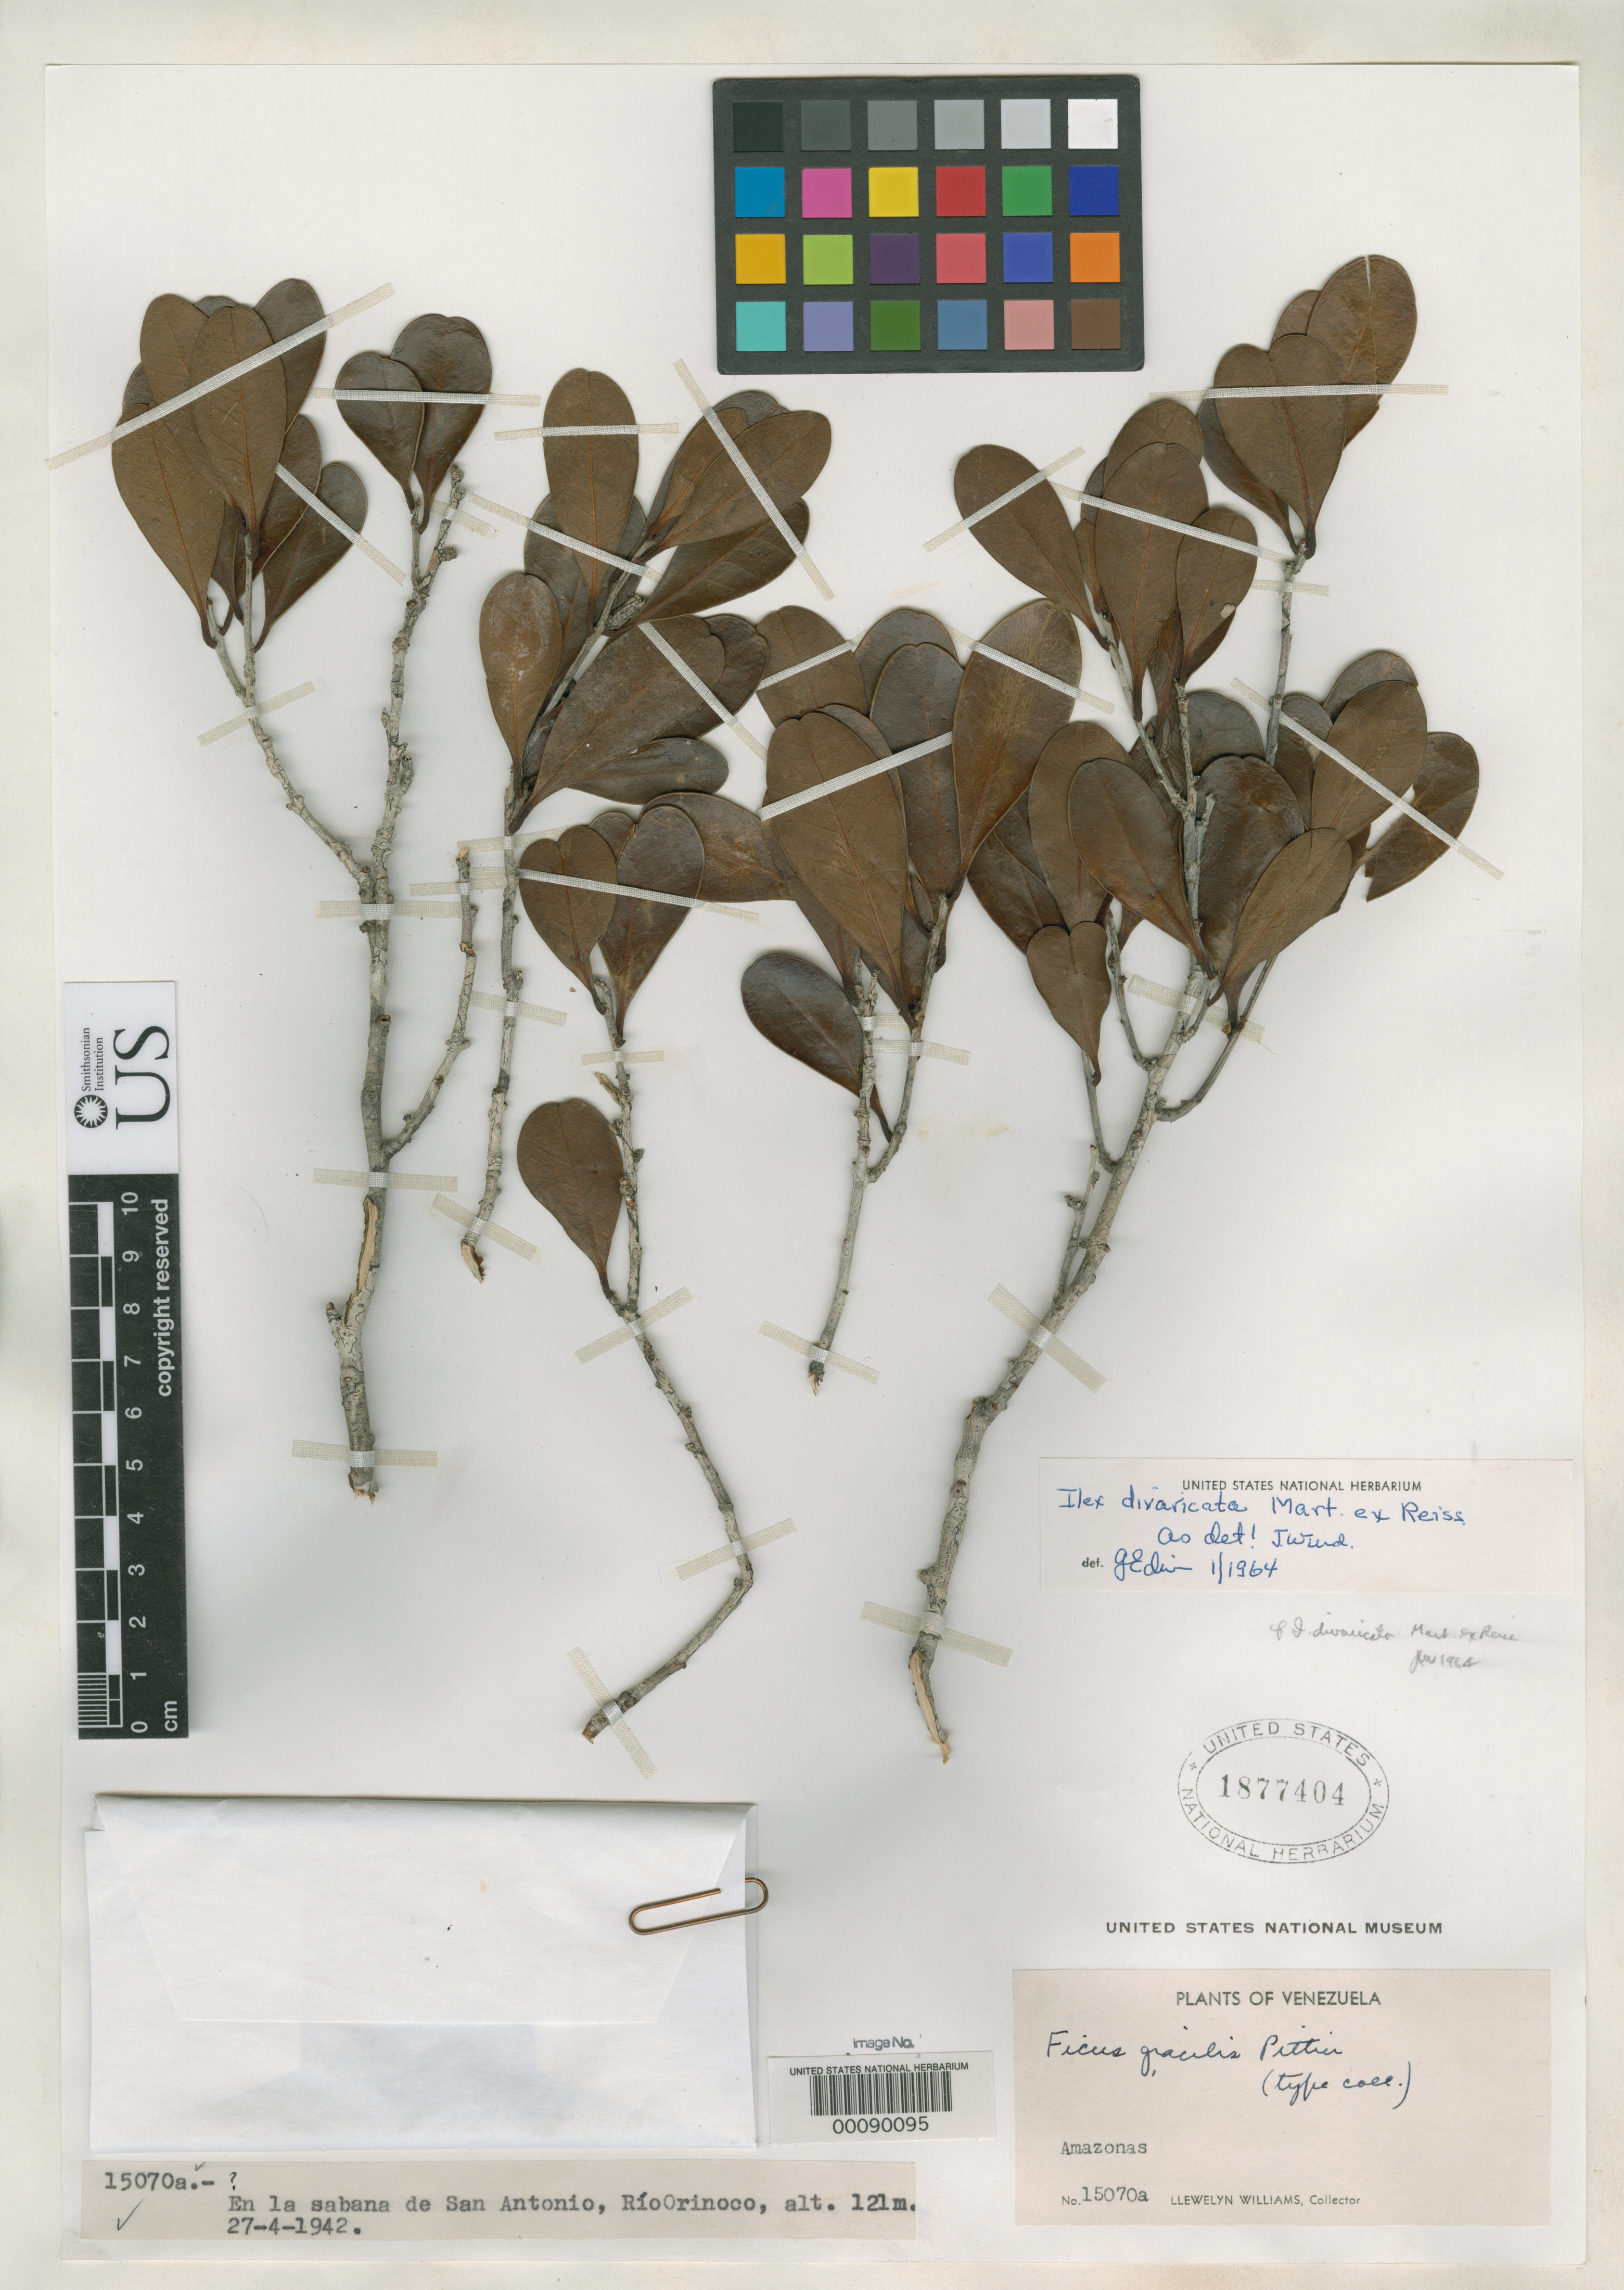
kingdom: Plantae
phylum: Tracheophyta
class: Magnoliopsida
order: Rosales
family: Moraceae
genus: Ficus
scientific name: Ficus gracilis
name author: Pittier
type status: Isotype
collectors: Ll. Williams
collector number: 15070 a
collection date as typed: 27 Apr 1942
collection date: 1942-04-27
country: Venezuela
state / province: Amazonas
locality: Sabana de San Antonio, Rio Orinoco.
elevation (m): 121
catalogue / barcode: US 1877404